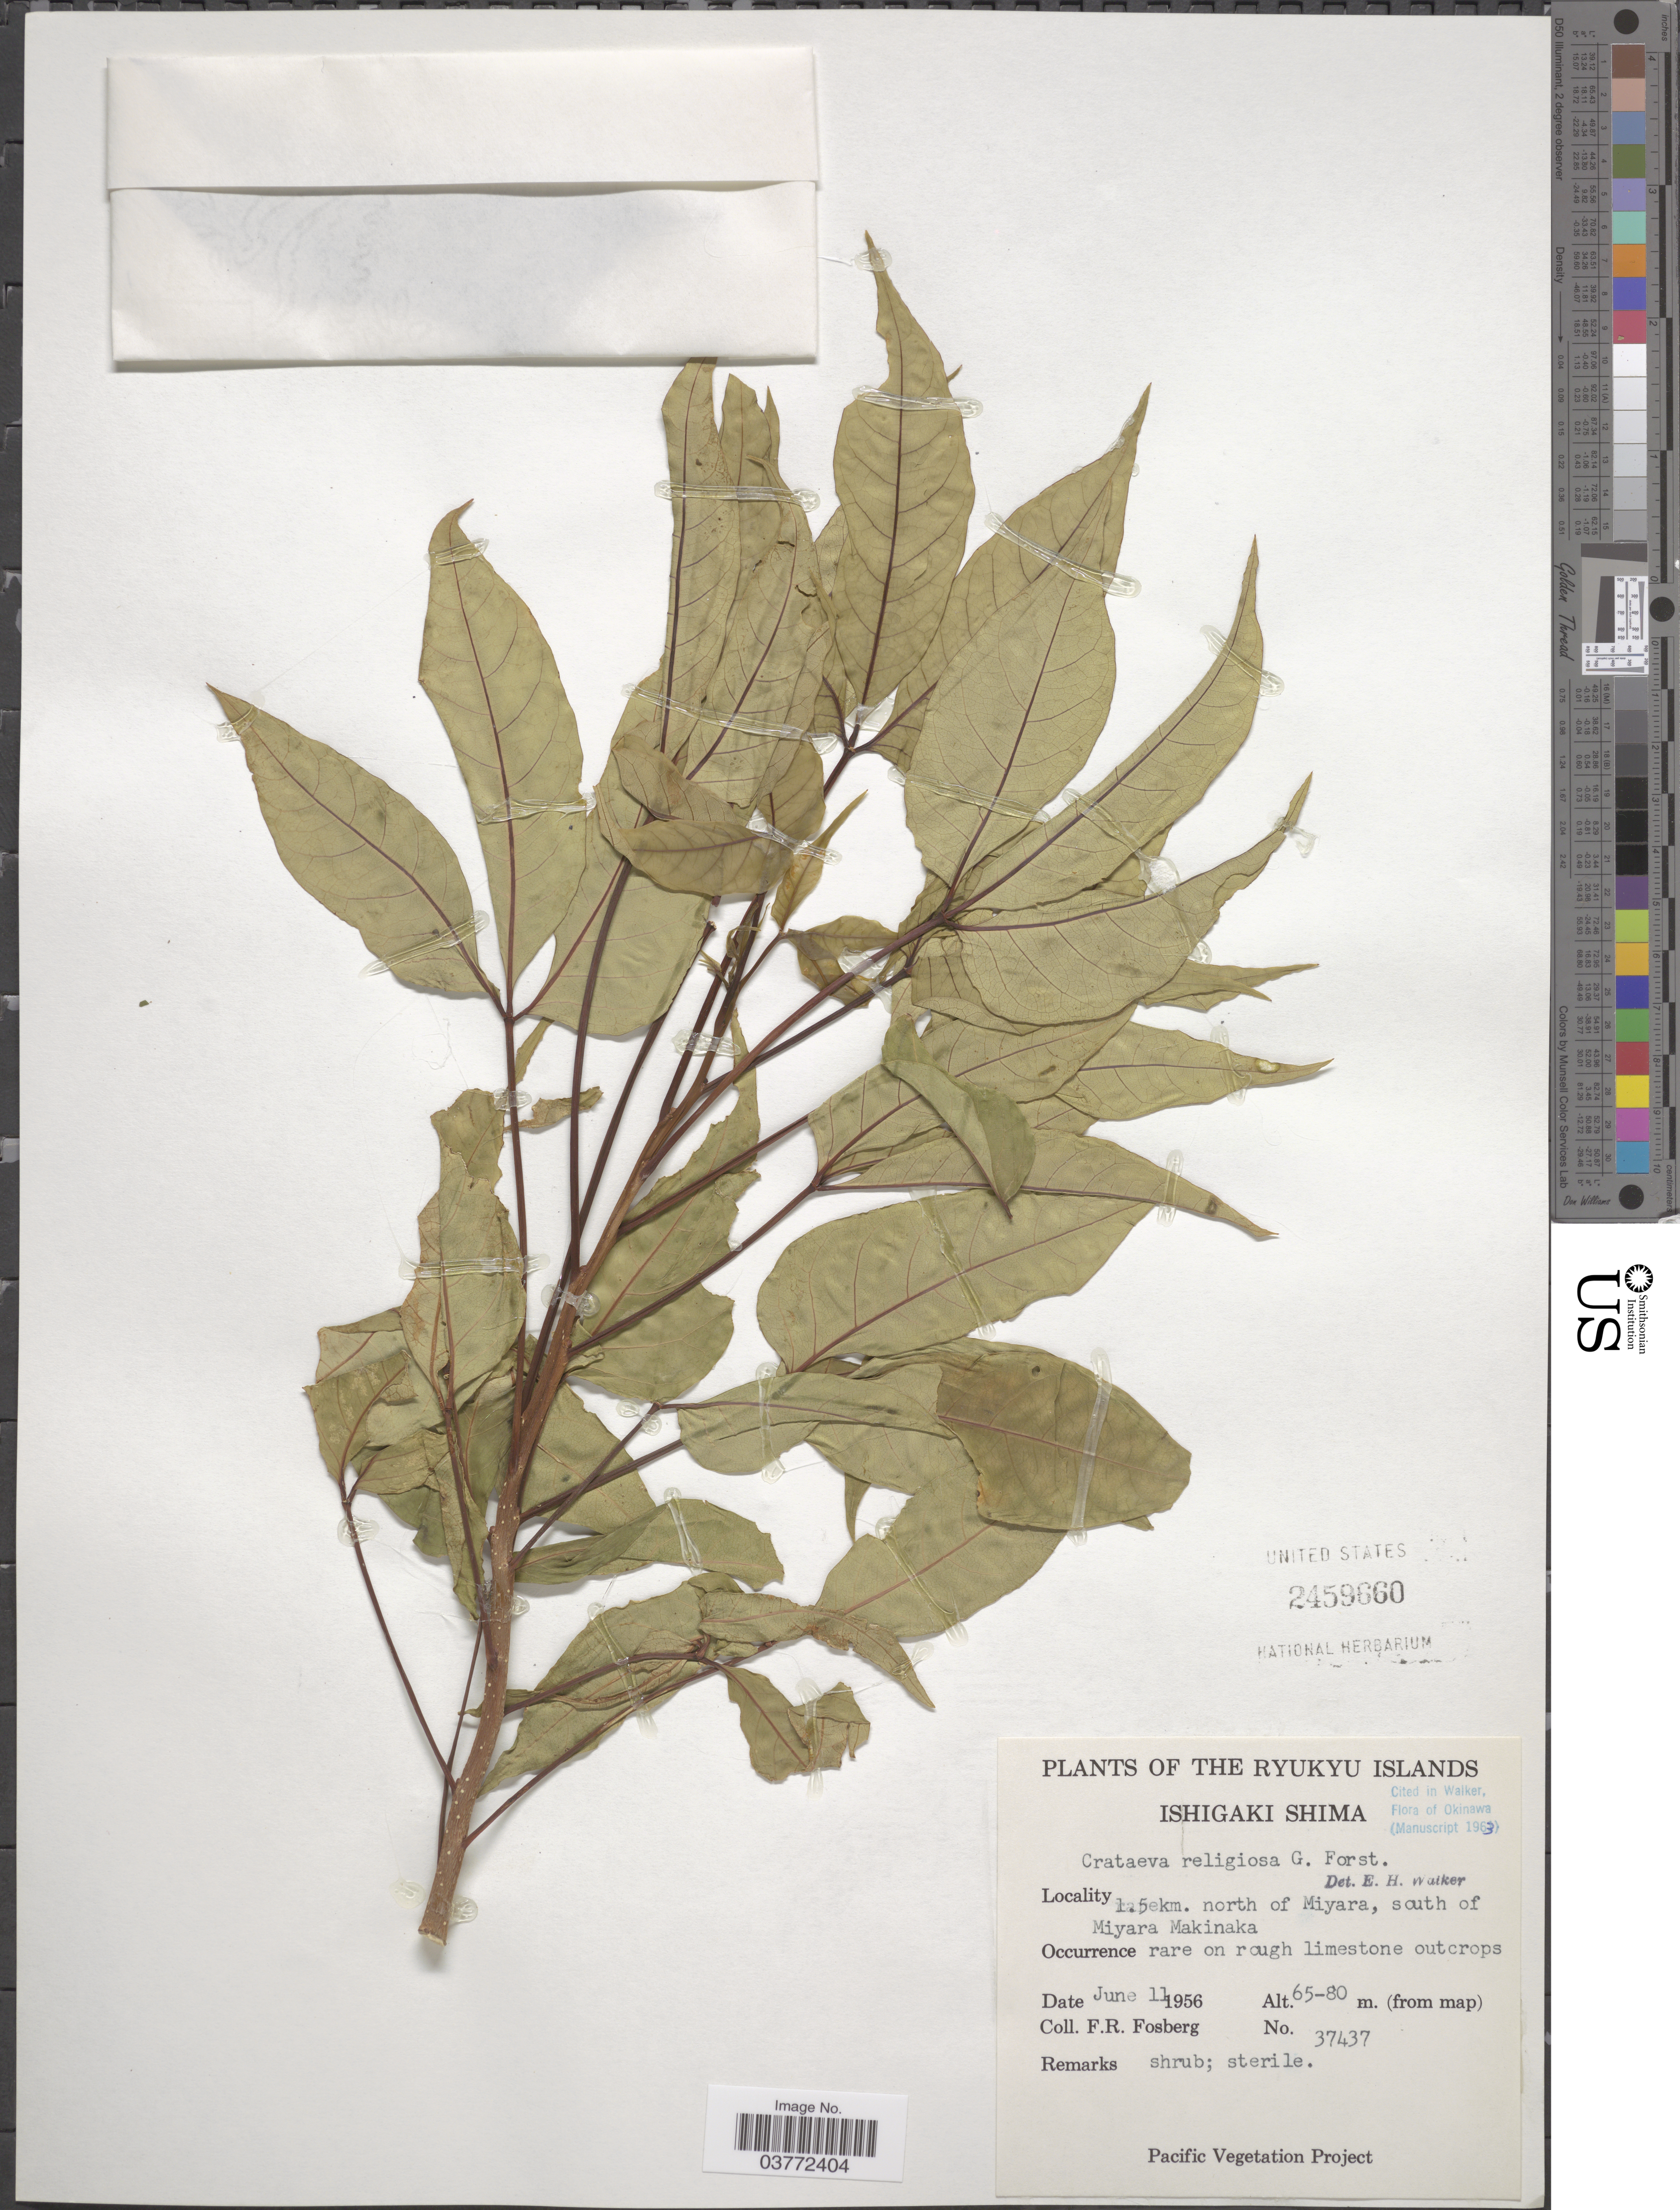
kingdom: Plantae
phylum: Tracheophyta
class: Magnoliopsida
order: Brassicales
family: Capparaceae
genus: Crateva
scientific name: Crateva religiosa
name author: G. Forst.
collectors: F. R. Fosberg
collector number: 37437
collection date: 1956-06-11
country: Japan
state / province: Okinawa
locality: The Ryukyu Islands. Ishigaki Shima. 1.5 km. north of Miyara, south of Miyara Makinaka.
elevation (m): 65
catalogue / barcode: US 2459660